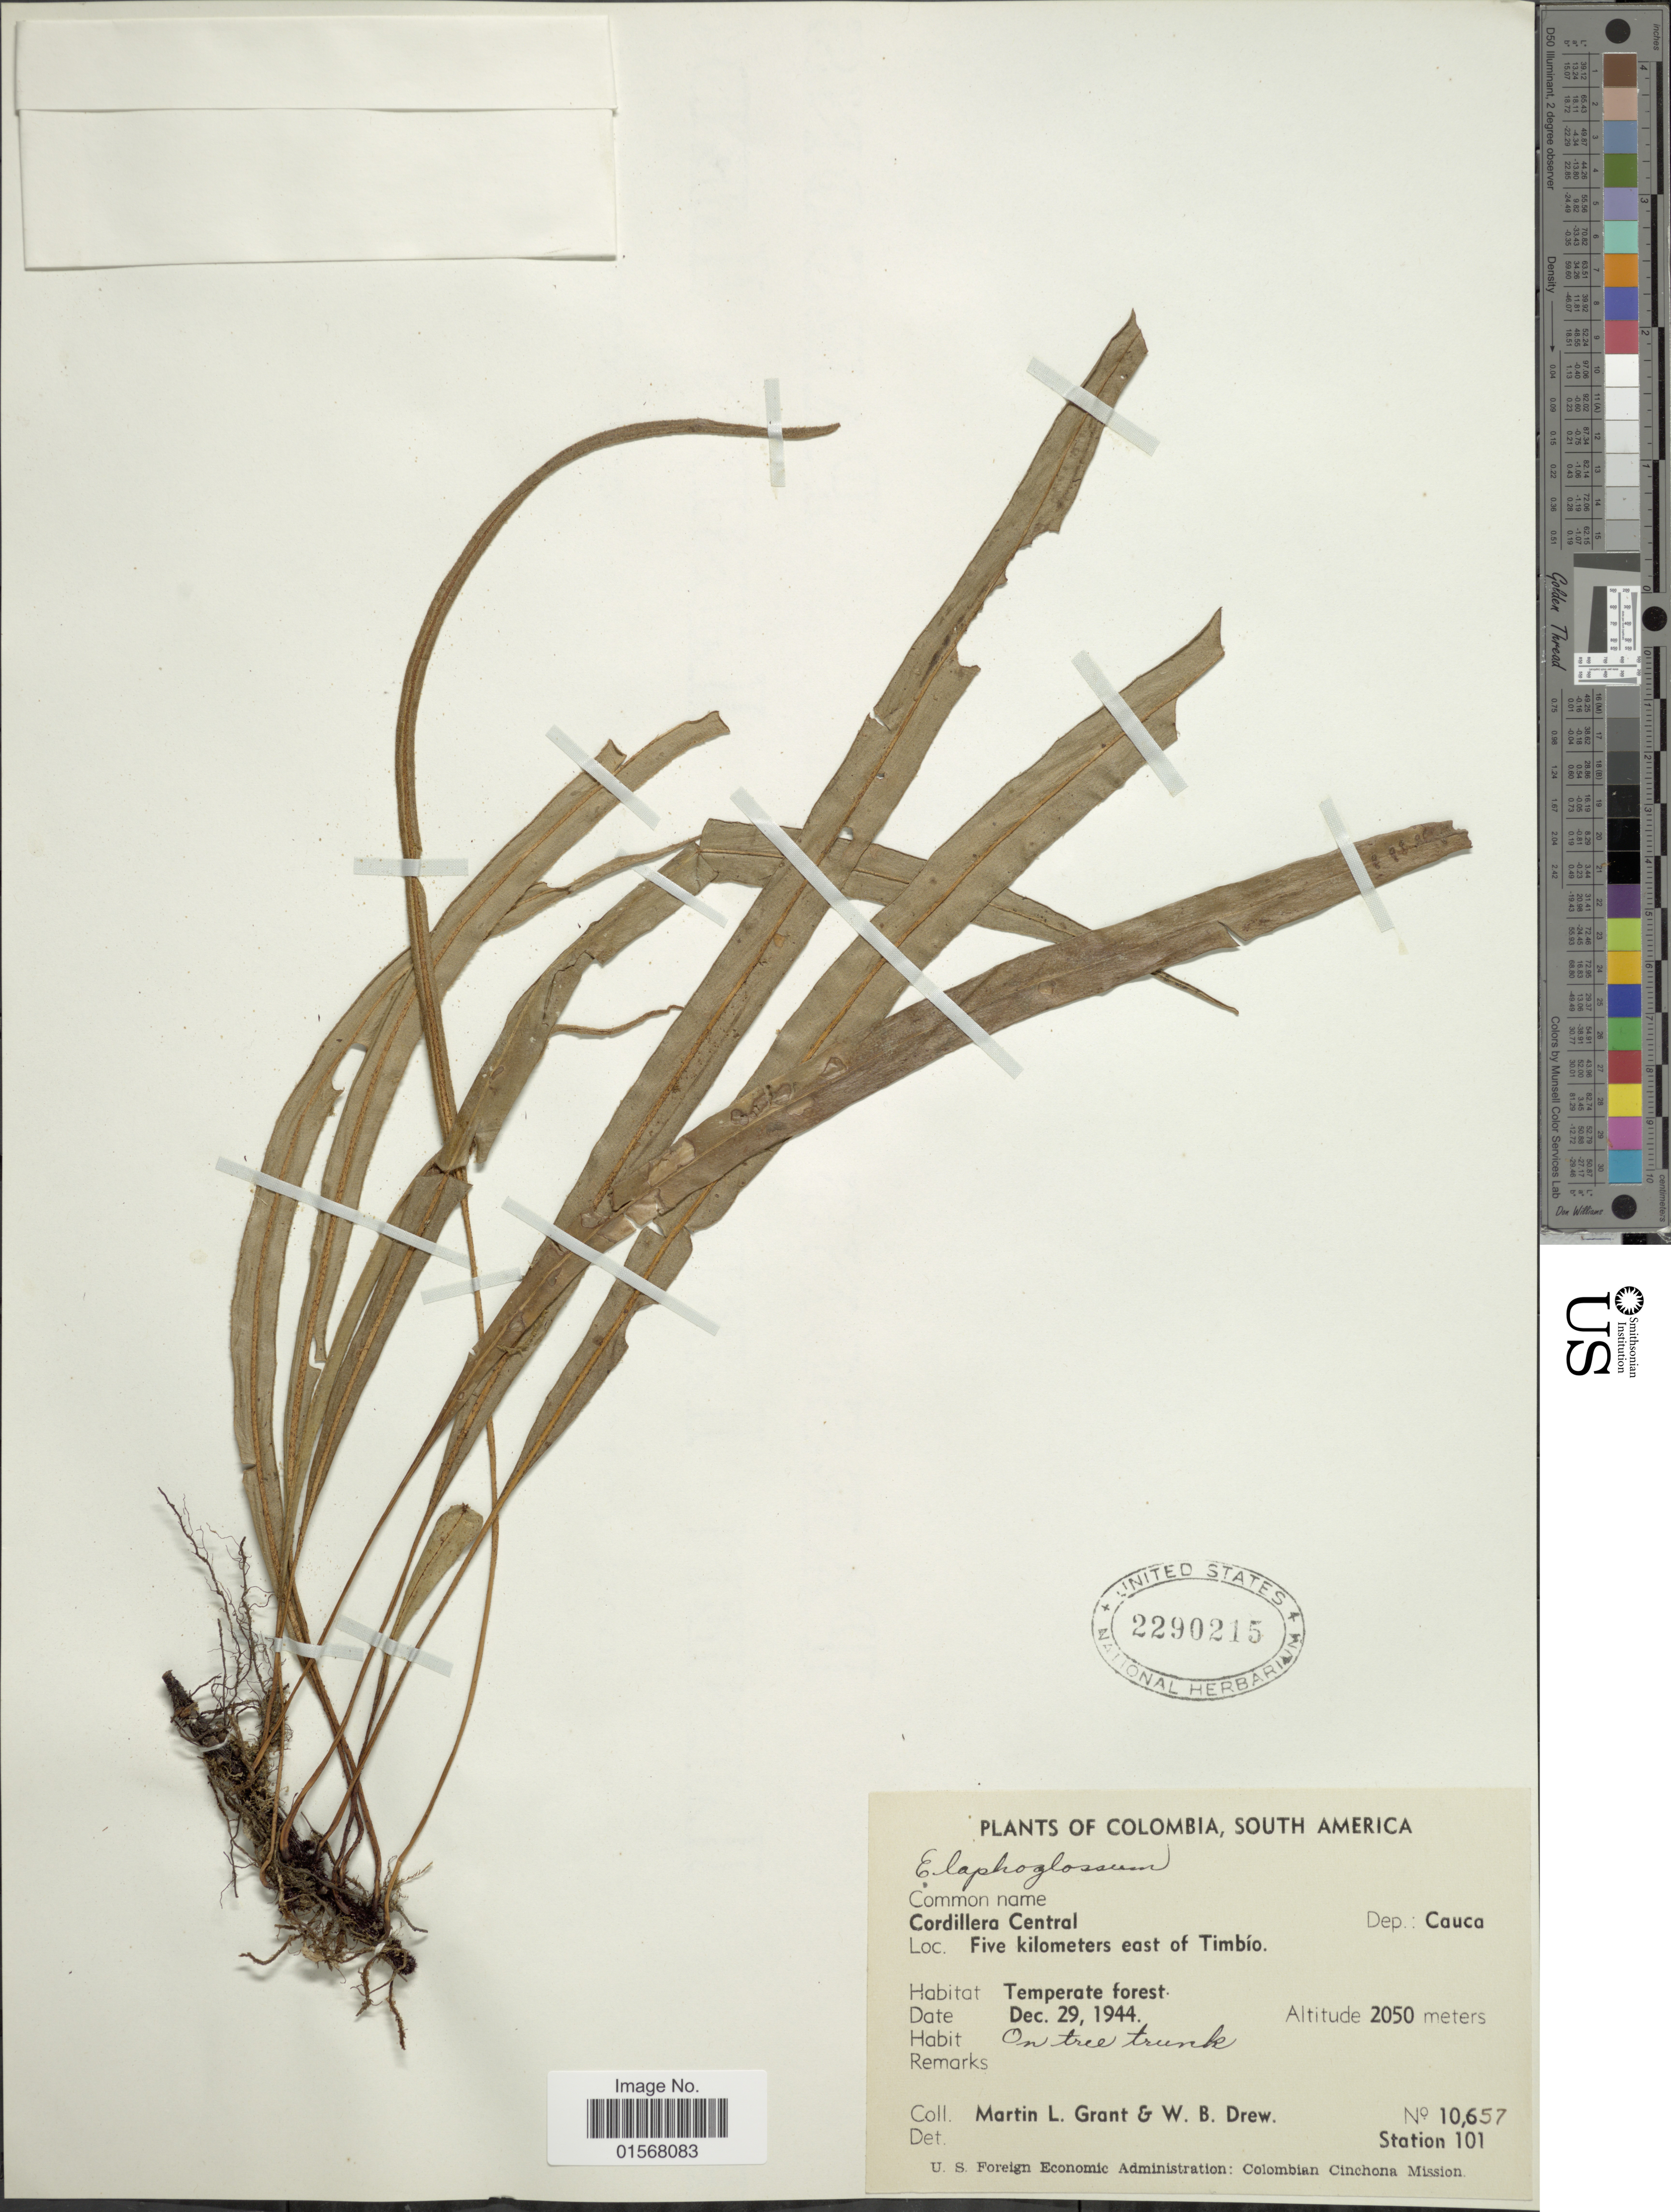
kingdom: Plantae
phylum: Tracheophyta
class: Polypodiopsida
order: Polypodiales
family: Dryopteridaceae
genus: Elaphoglossum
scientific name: Elaphoglossum tectum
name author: (Humb. & Bonpl.) Moore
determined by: Vasco, A.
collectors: M. L. Grant & W. B. Drew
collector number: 10657 Station 107?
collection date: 1944-12-29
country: Colombia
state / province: Cauca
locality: Cordillera Central, Dep.: Cauca, Five kilometers east of Timbio, Cordillera Central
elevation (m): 2050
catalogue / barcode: US 2290215